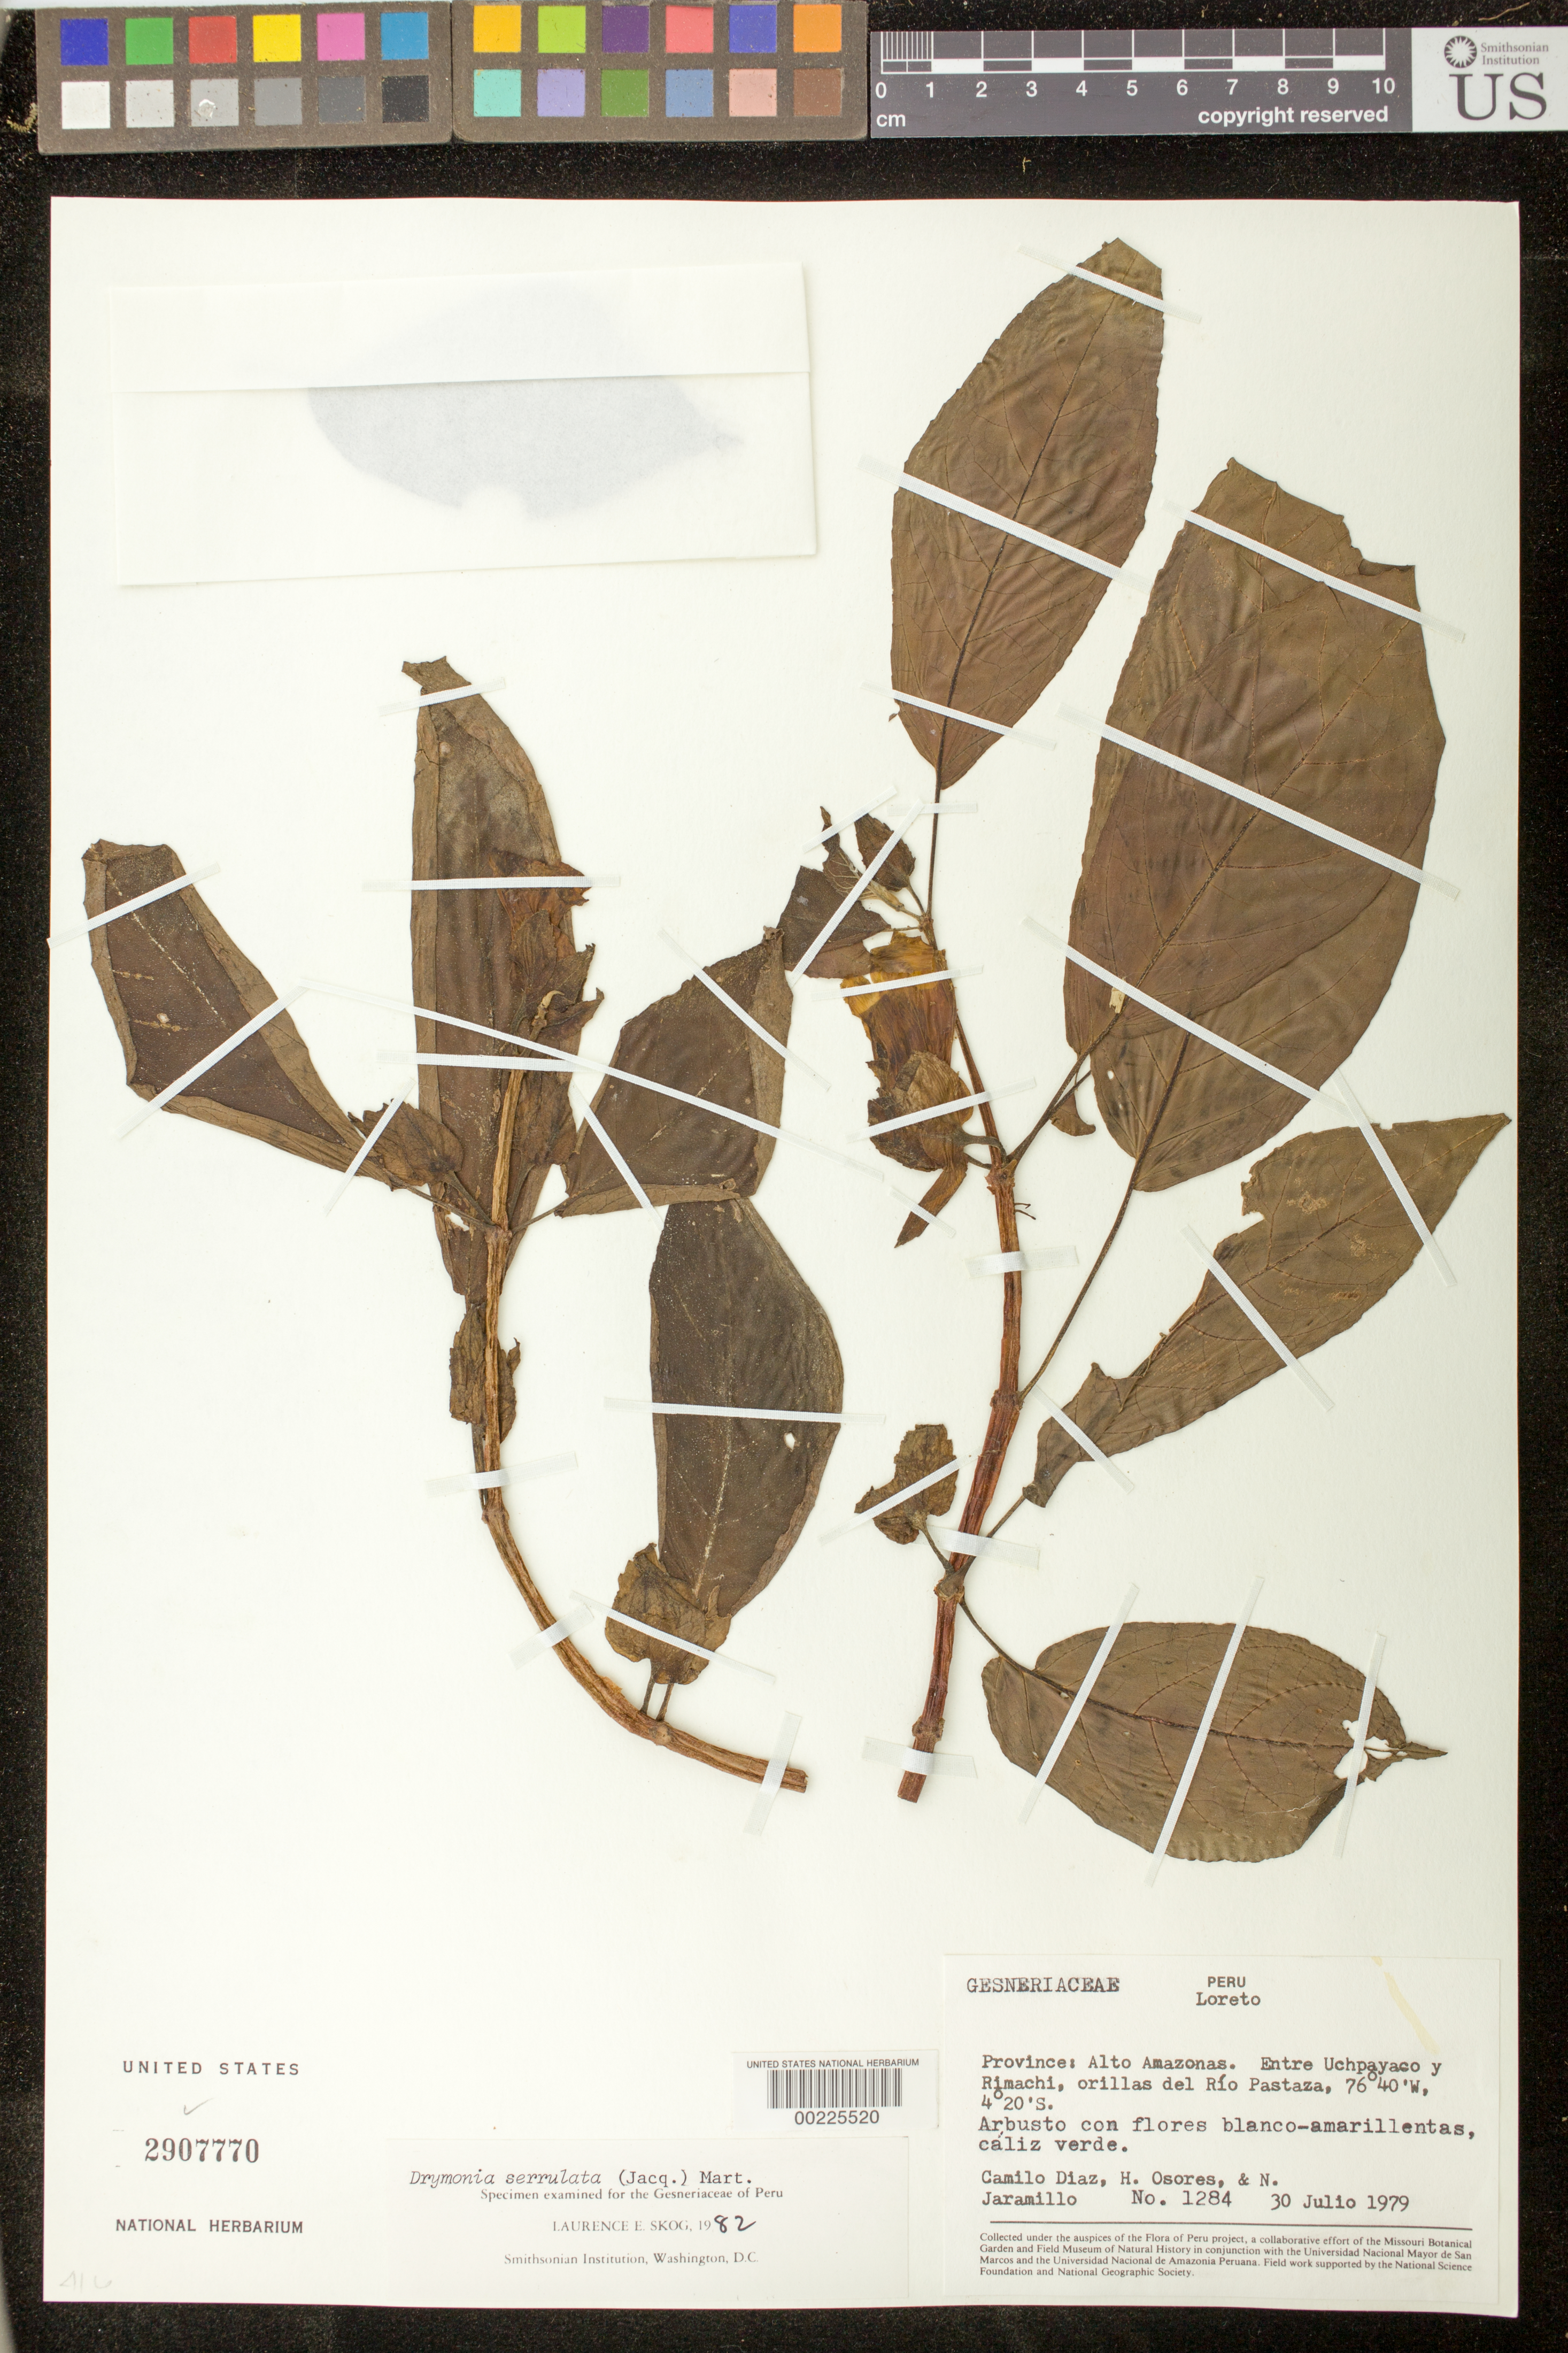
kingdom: Plantae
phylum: Tracheophyta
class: Magnoliopsida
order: Lamiales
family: Gesneriaceae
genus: Drymonia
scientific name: Drymonia serrulata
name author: (Jacq.) Mart.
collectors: C. Díaz S. & et al.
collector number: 1284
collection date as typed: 30 Jul 1979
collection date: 1979-07-30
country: Peru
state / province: Loreto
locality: Prov. Alto Amazonas; between Uchpayaco and Rimachi, banks of Rio Pastaza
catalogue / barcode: US 2907770